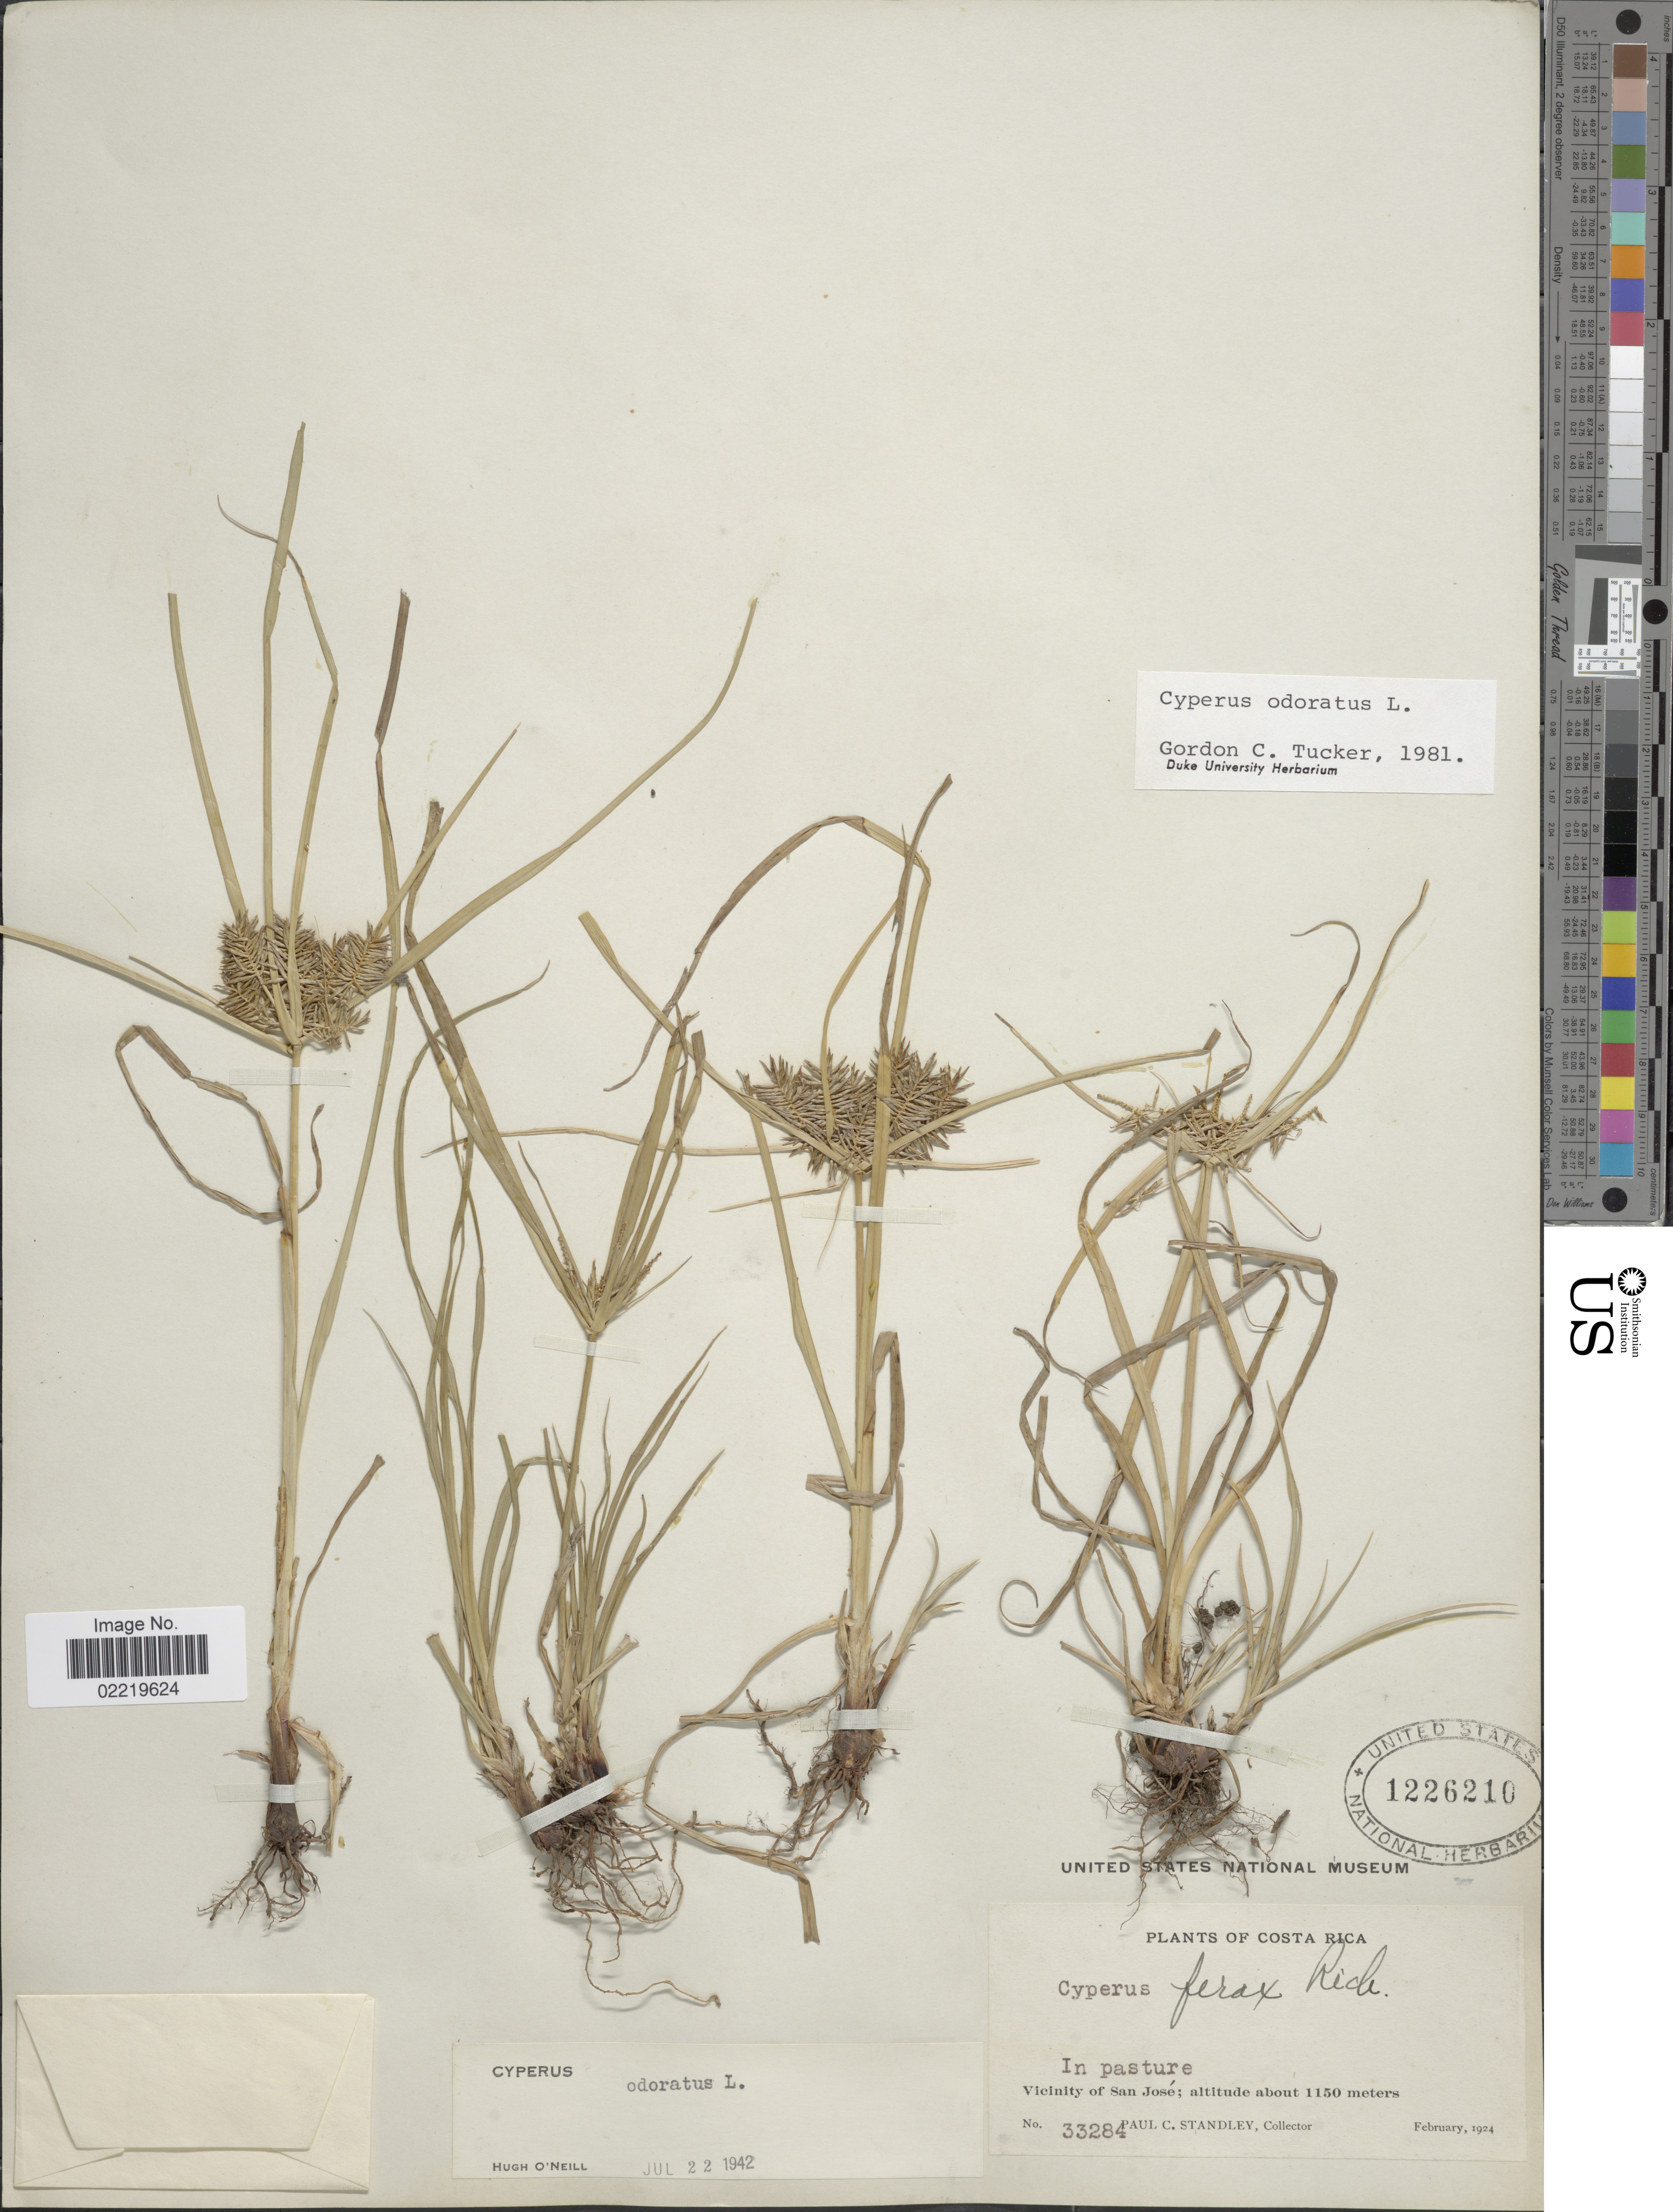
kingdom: Plantae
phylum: Tracheophyta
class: Liliopsida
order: Poales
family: Cyperaceae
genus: Cyperus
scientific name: Cyperus odoratus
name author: L.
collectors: P. C. Standley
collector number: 33284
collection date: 1924-02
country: Costa Rica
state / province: San José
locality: In pasture, Vicinity of San Jose.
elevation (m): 1150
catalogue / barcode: US 1226210